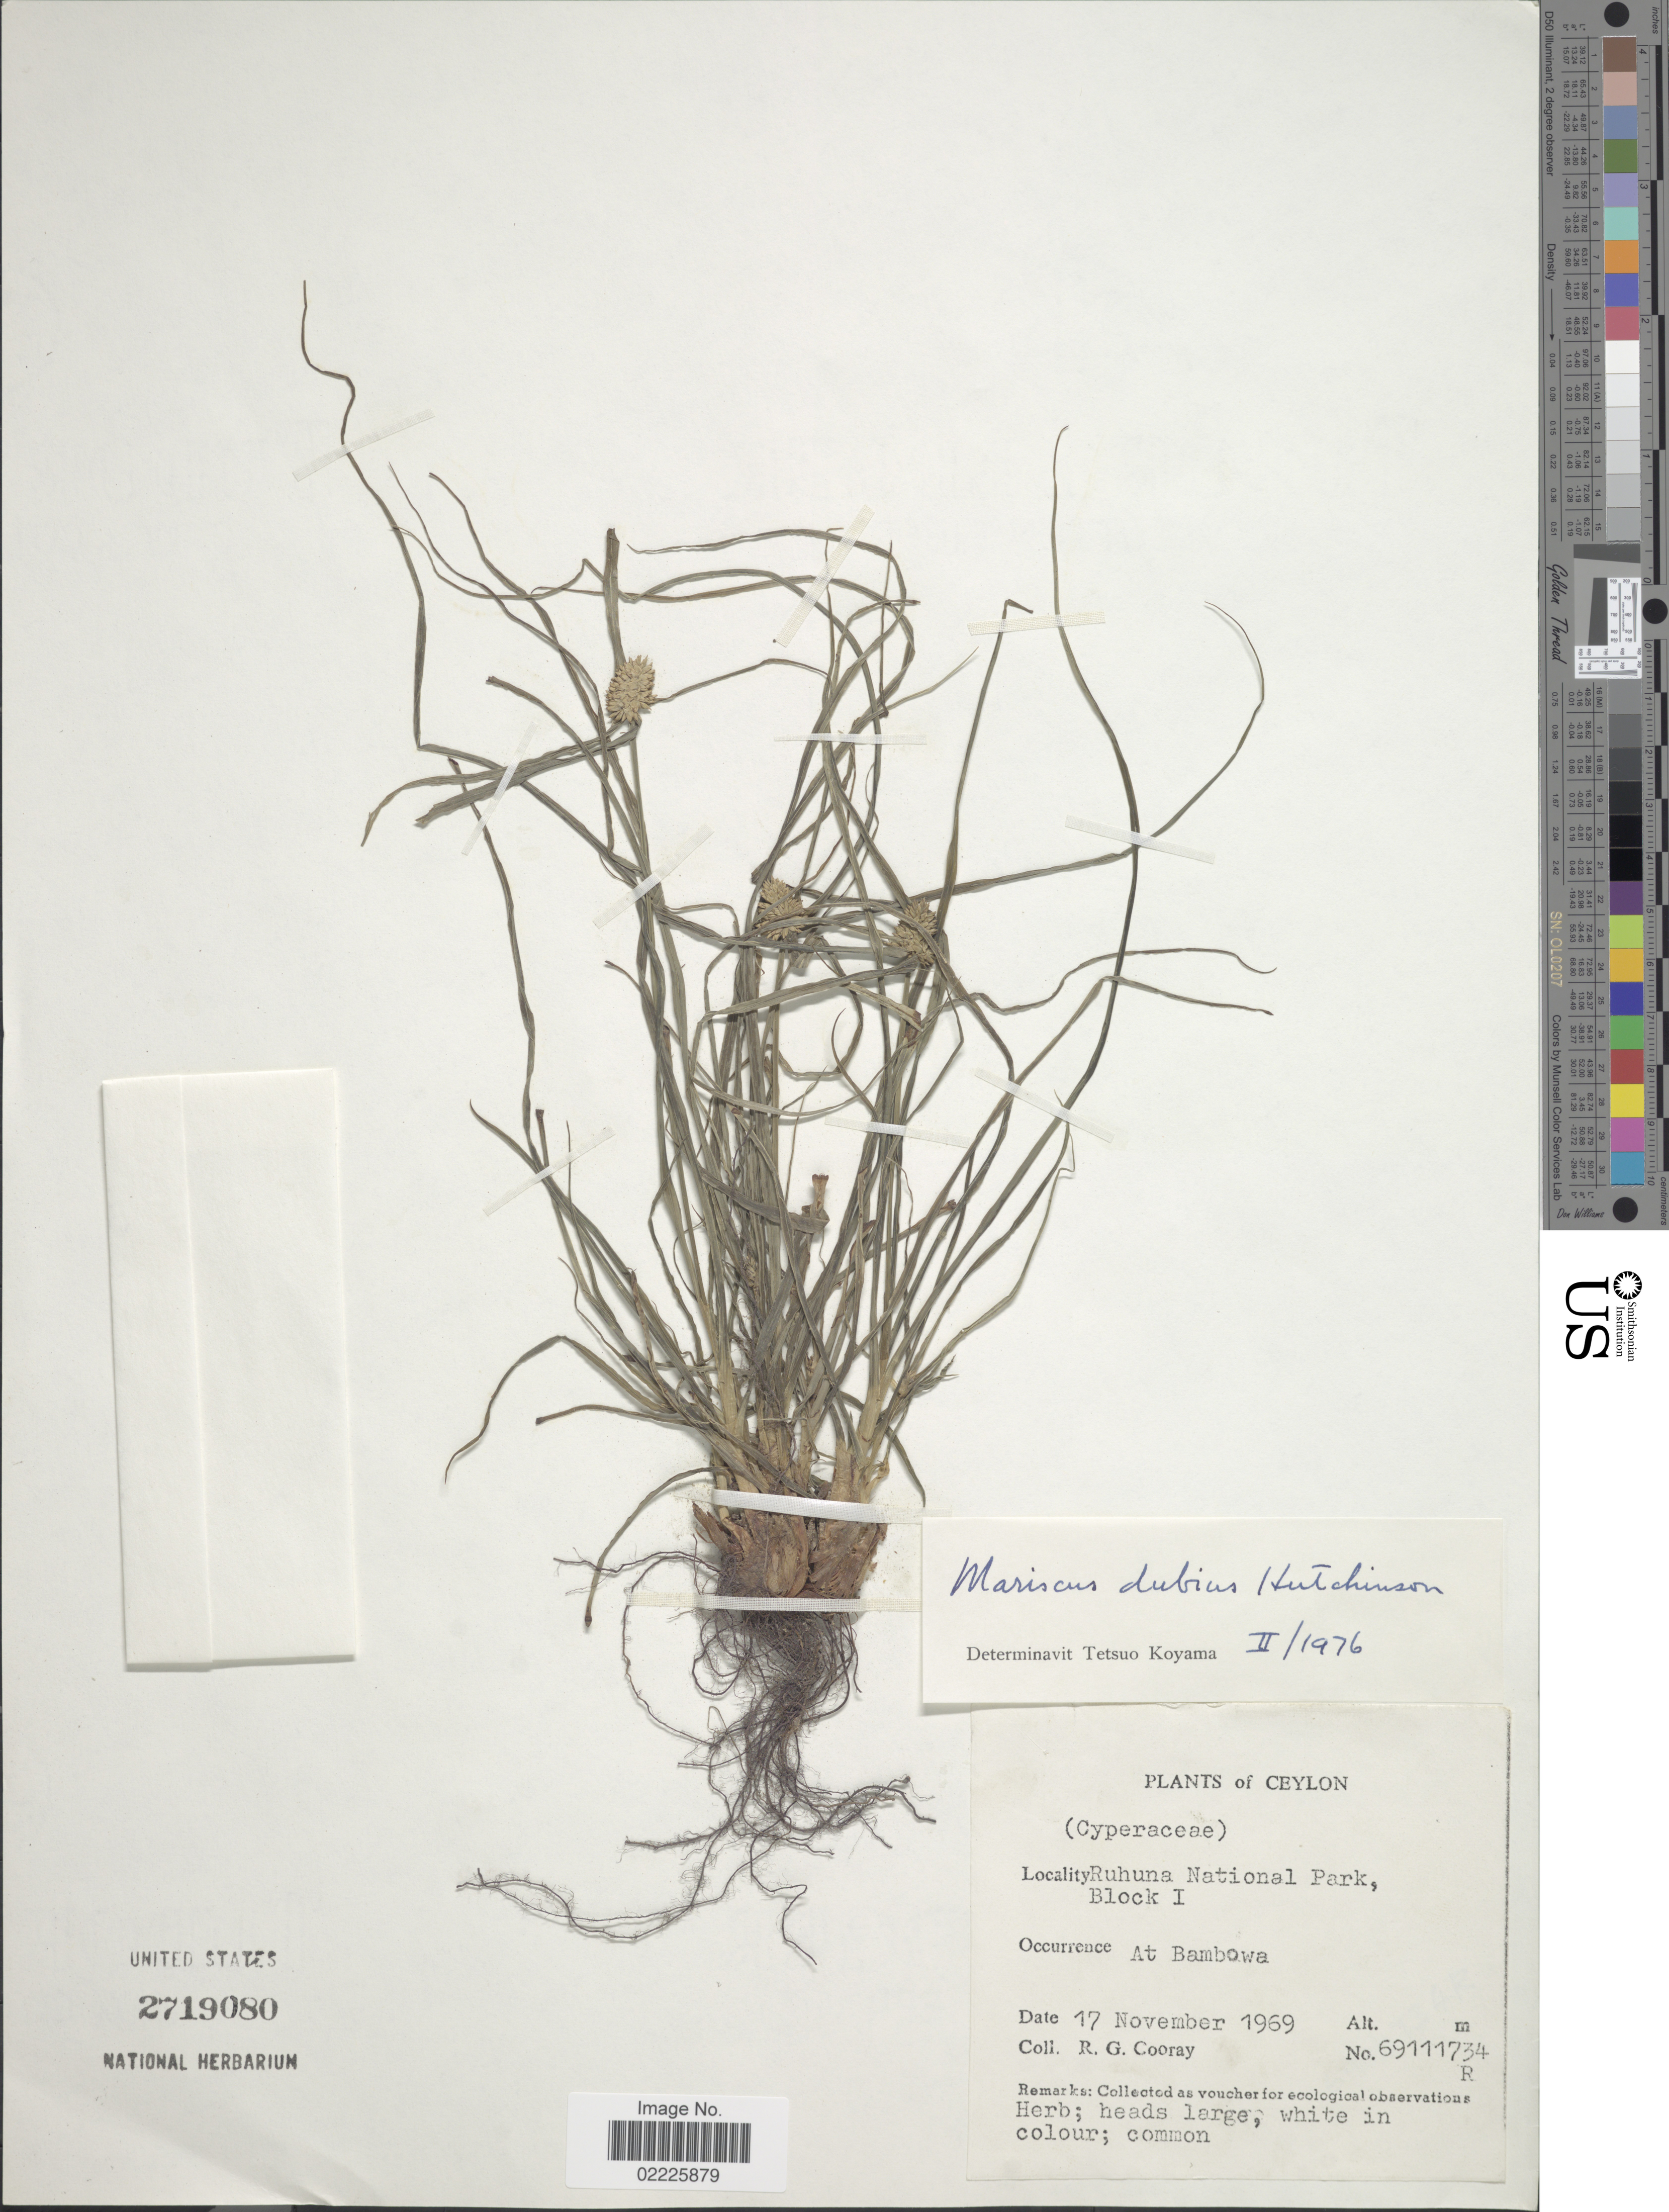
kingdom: Plantae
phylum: Tracheophyta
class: Liliopsida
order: Poales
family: Cyperaceae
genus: Cyperus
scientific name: Cyperus dubius Rottb. var. dubius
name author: Rottb.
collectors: R. Cooray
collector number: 69111734R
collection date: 1969-11-17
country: Sri Lanka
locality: Ceylon, Ruhuna National Park, Block I, At Bambowa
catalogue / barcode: US 2719080